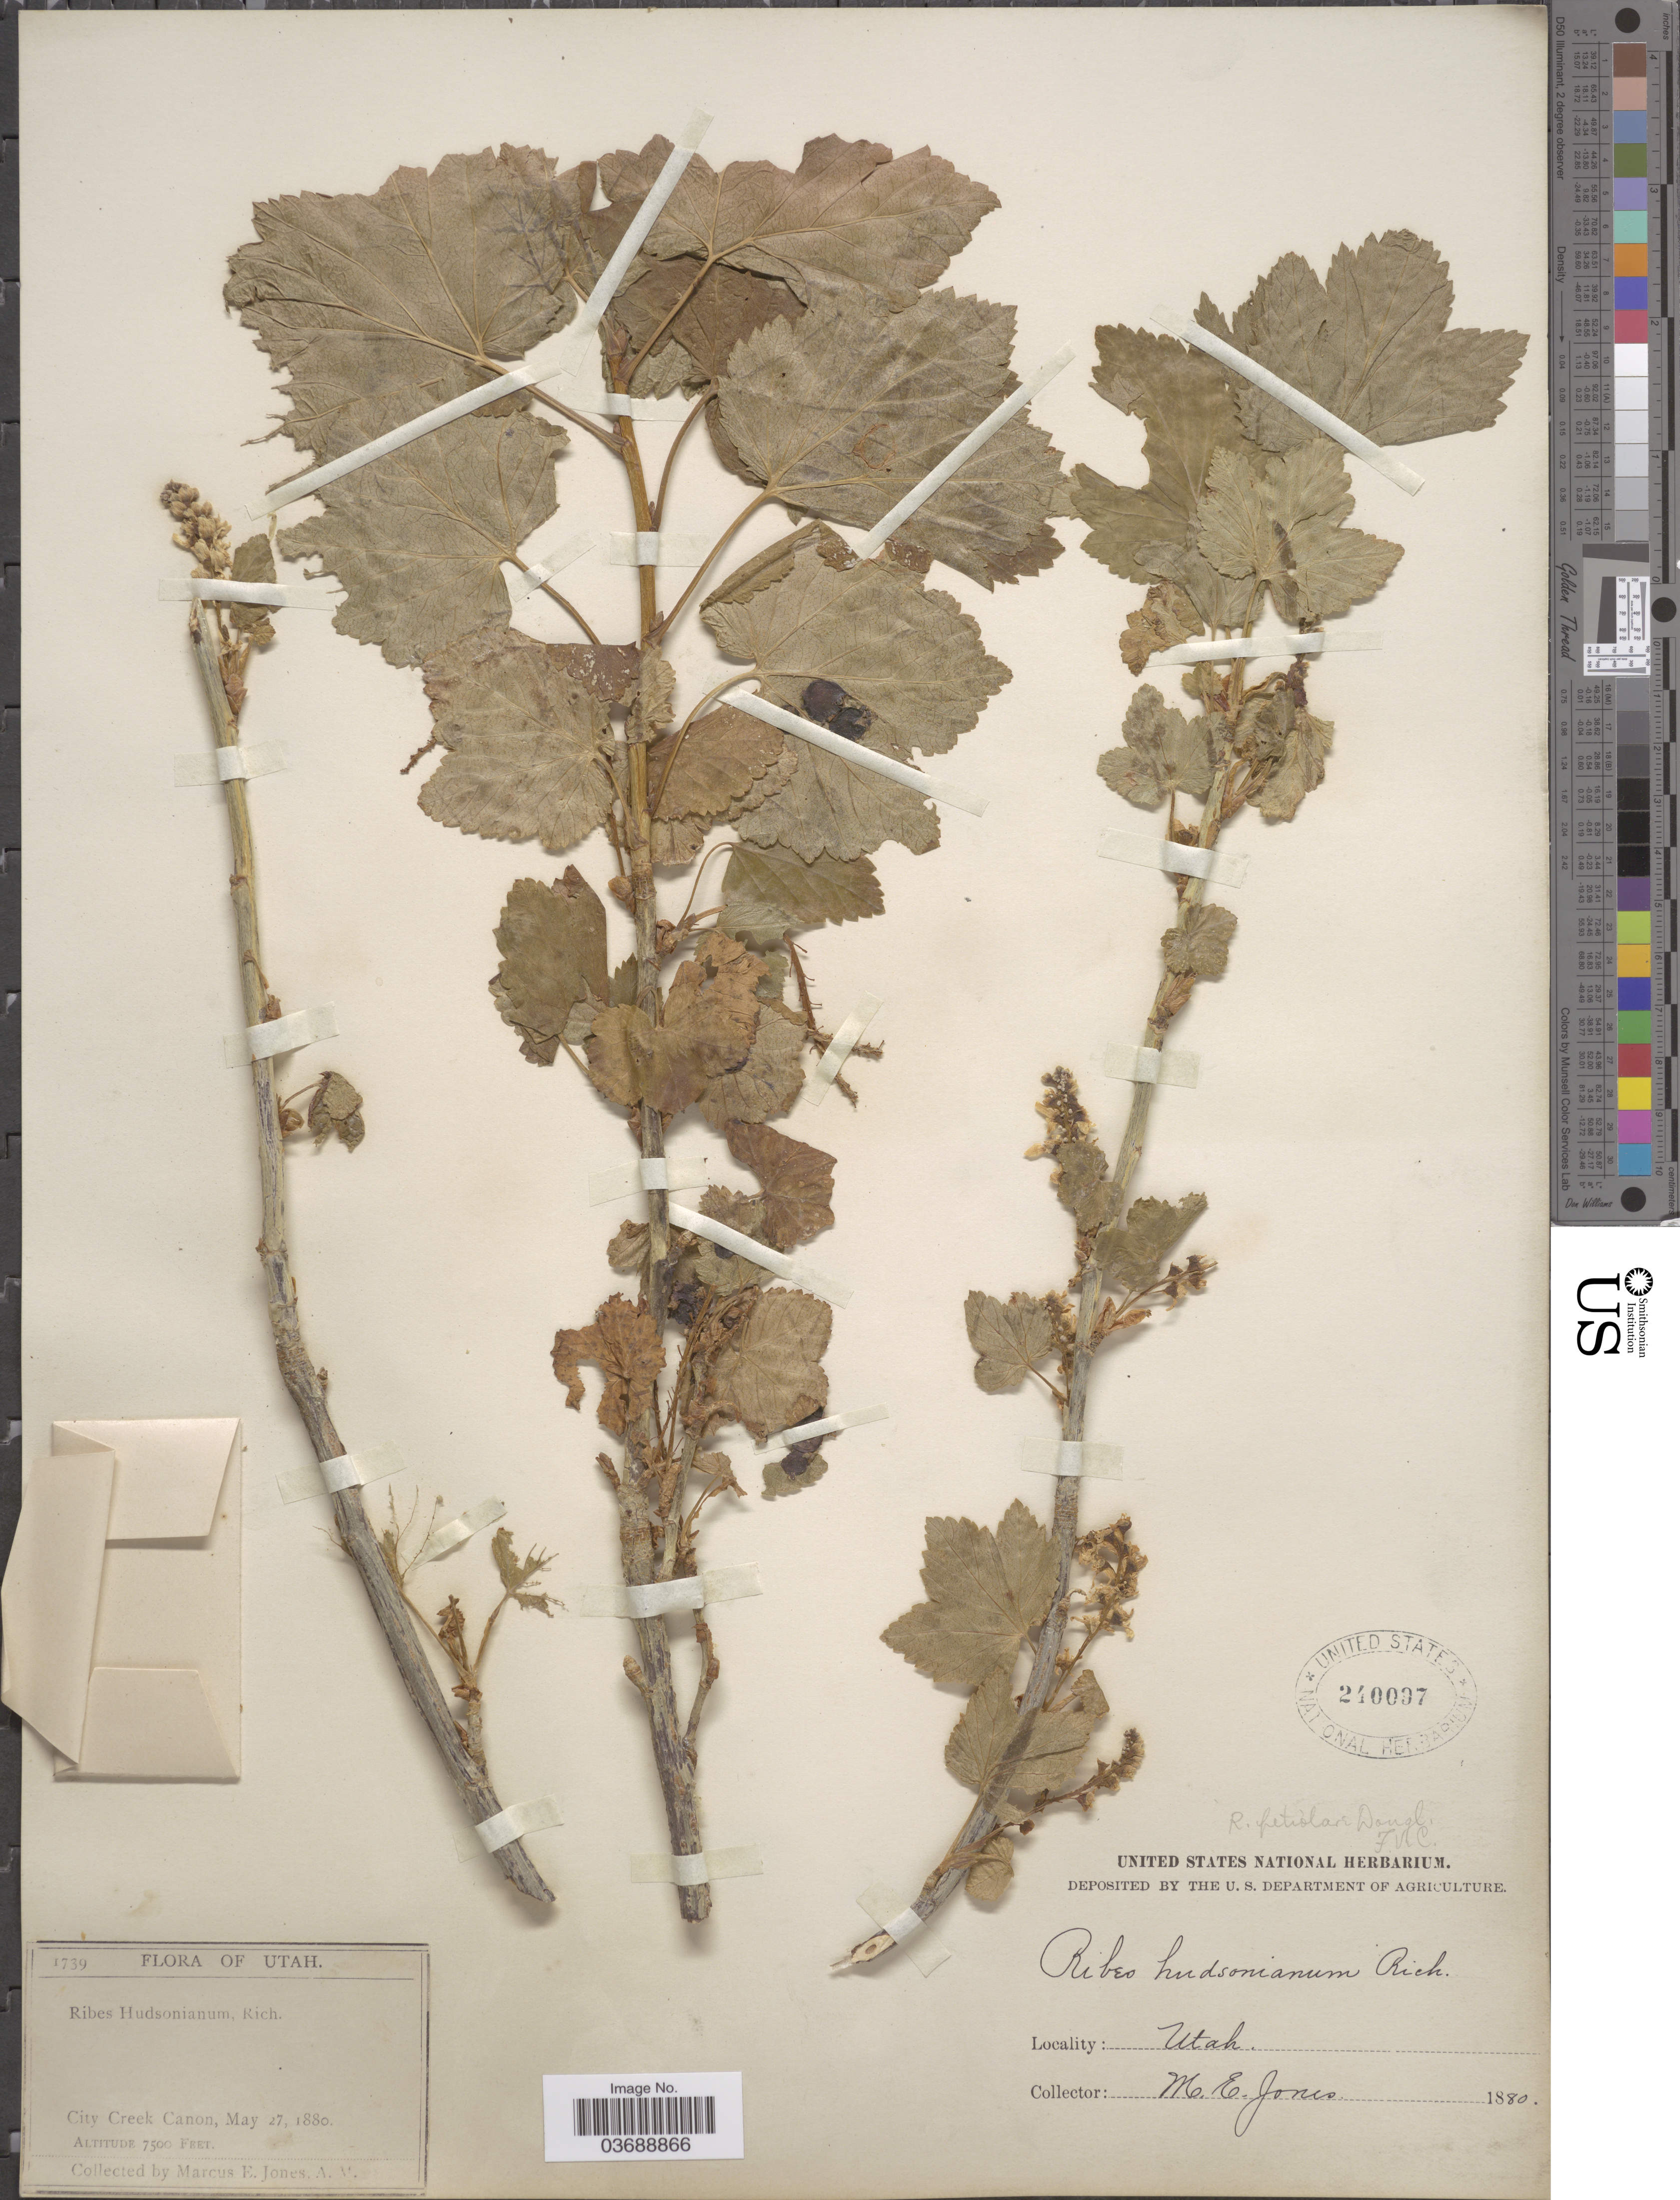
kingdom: Plantae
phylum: Tracheophyta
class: Magnoliopsida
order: Saxifragales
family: Grossulariaceae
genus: Ribes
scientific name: Ribes petiolare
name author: Douglas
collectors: M. E. Jones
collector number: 1739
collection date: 1880-05-27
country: United States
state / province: Utah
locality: City Creek Canon.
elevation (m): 2286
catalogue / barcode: US 240097